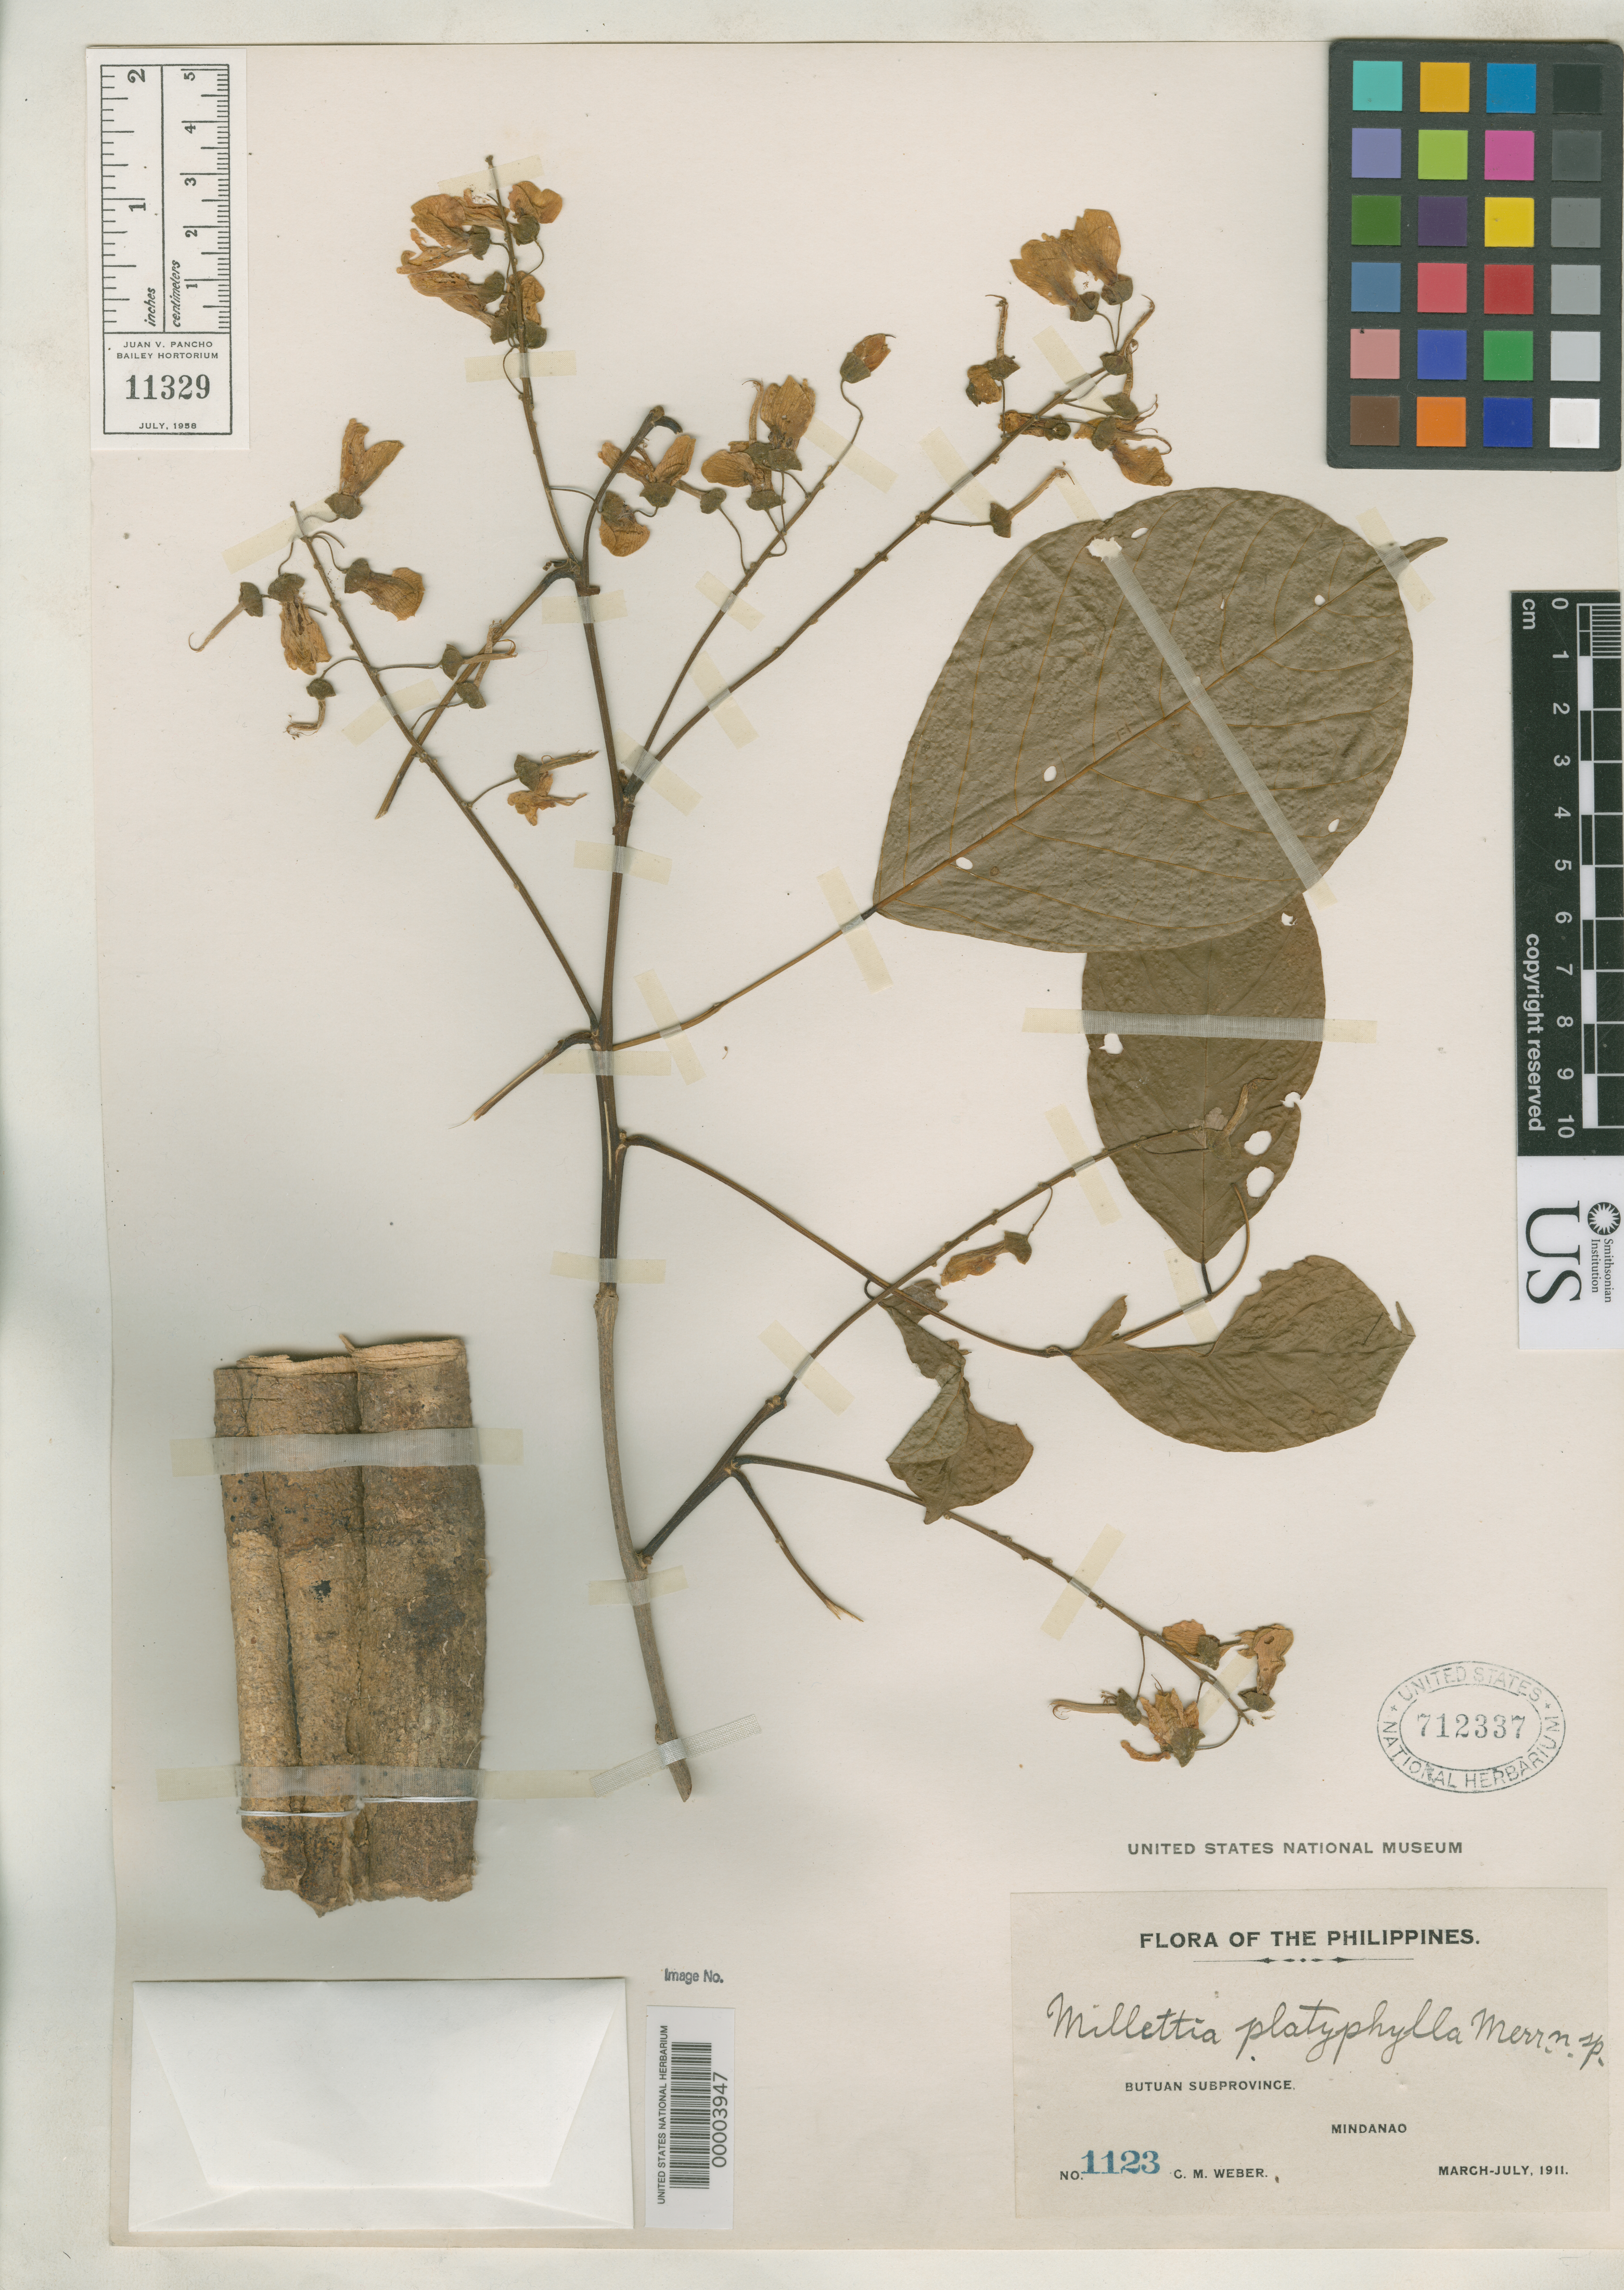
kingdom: Plantae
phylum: Tracheophyta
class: Magnoliopsida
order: Fabales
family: Fabaceae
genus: Millettia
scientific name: Millettia platyphylla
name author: Merr. in Dunn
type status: Type Collection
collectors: C. M. Weber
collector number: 1123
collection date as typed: Mar 1911 to -- Jul 1911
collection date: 1911-03/1911-07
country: Philippines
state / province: Caraga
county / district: Agusan del Norte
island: Mindanao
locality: W slope of Mt. Hilong-Hilong. Butuan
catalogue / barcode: US 712337